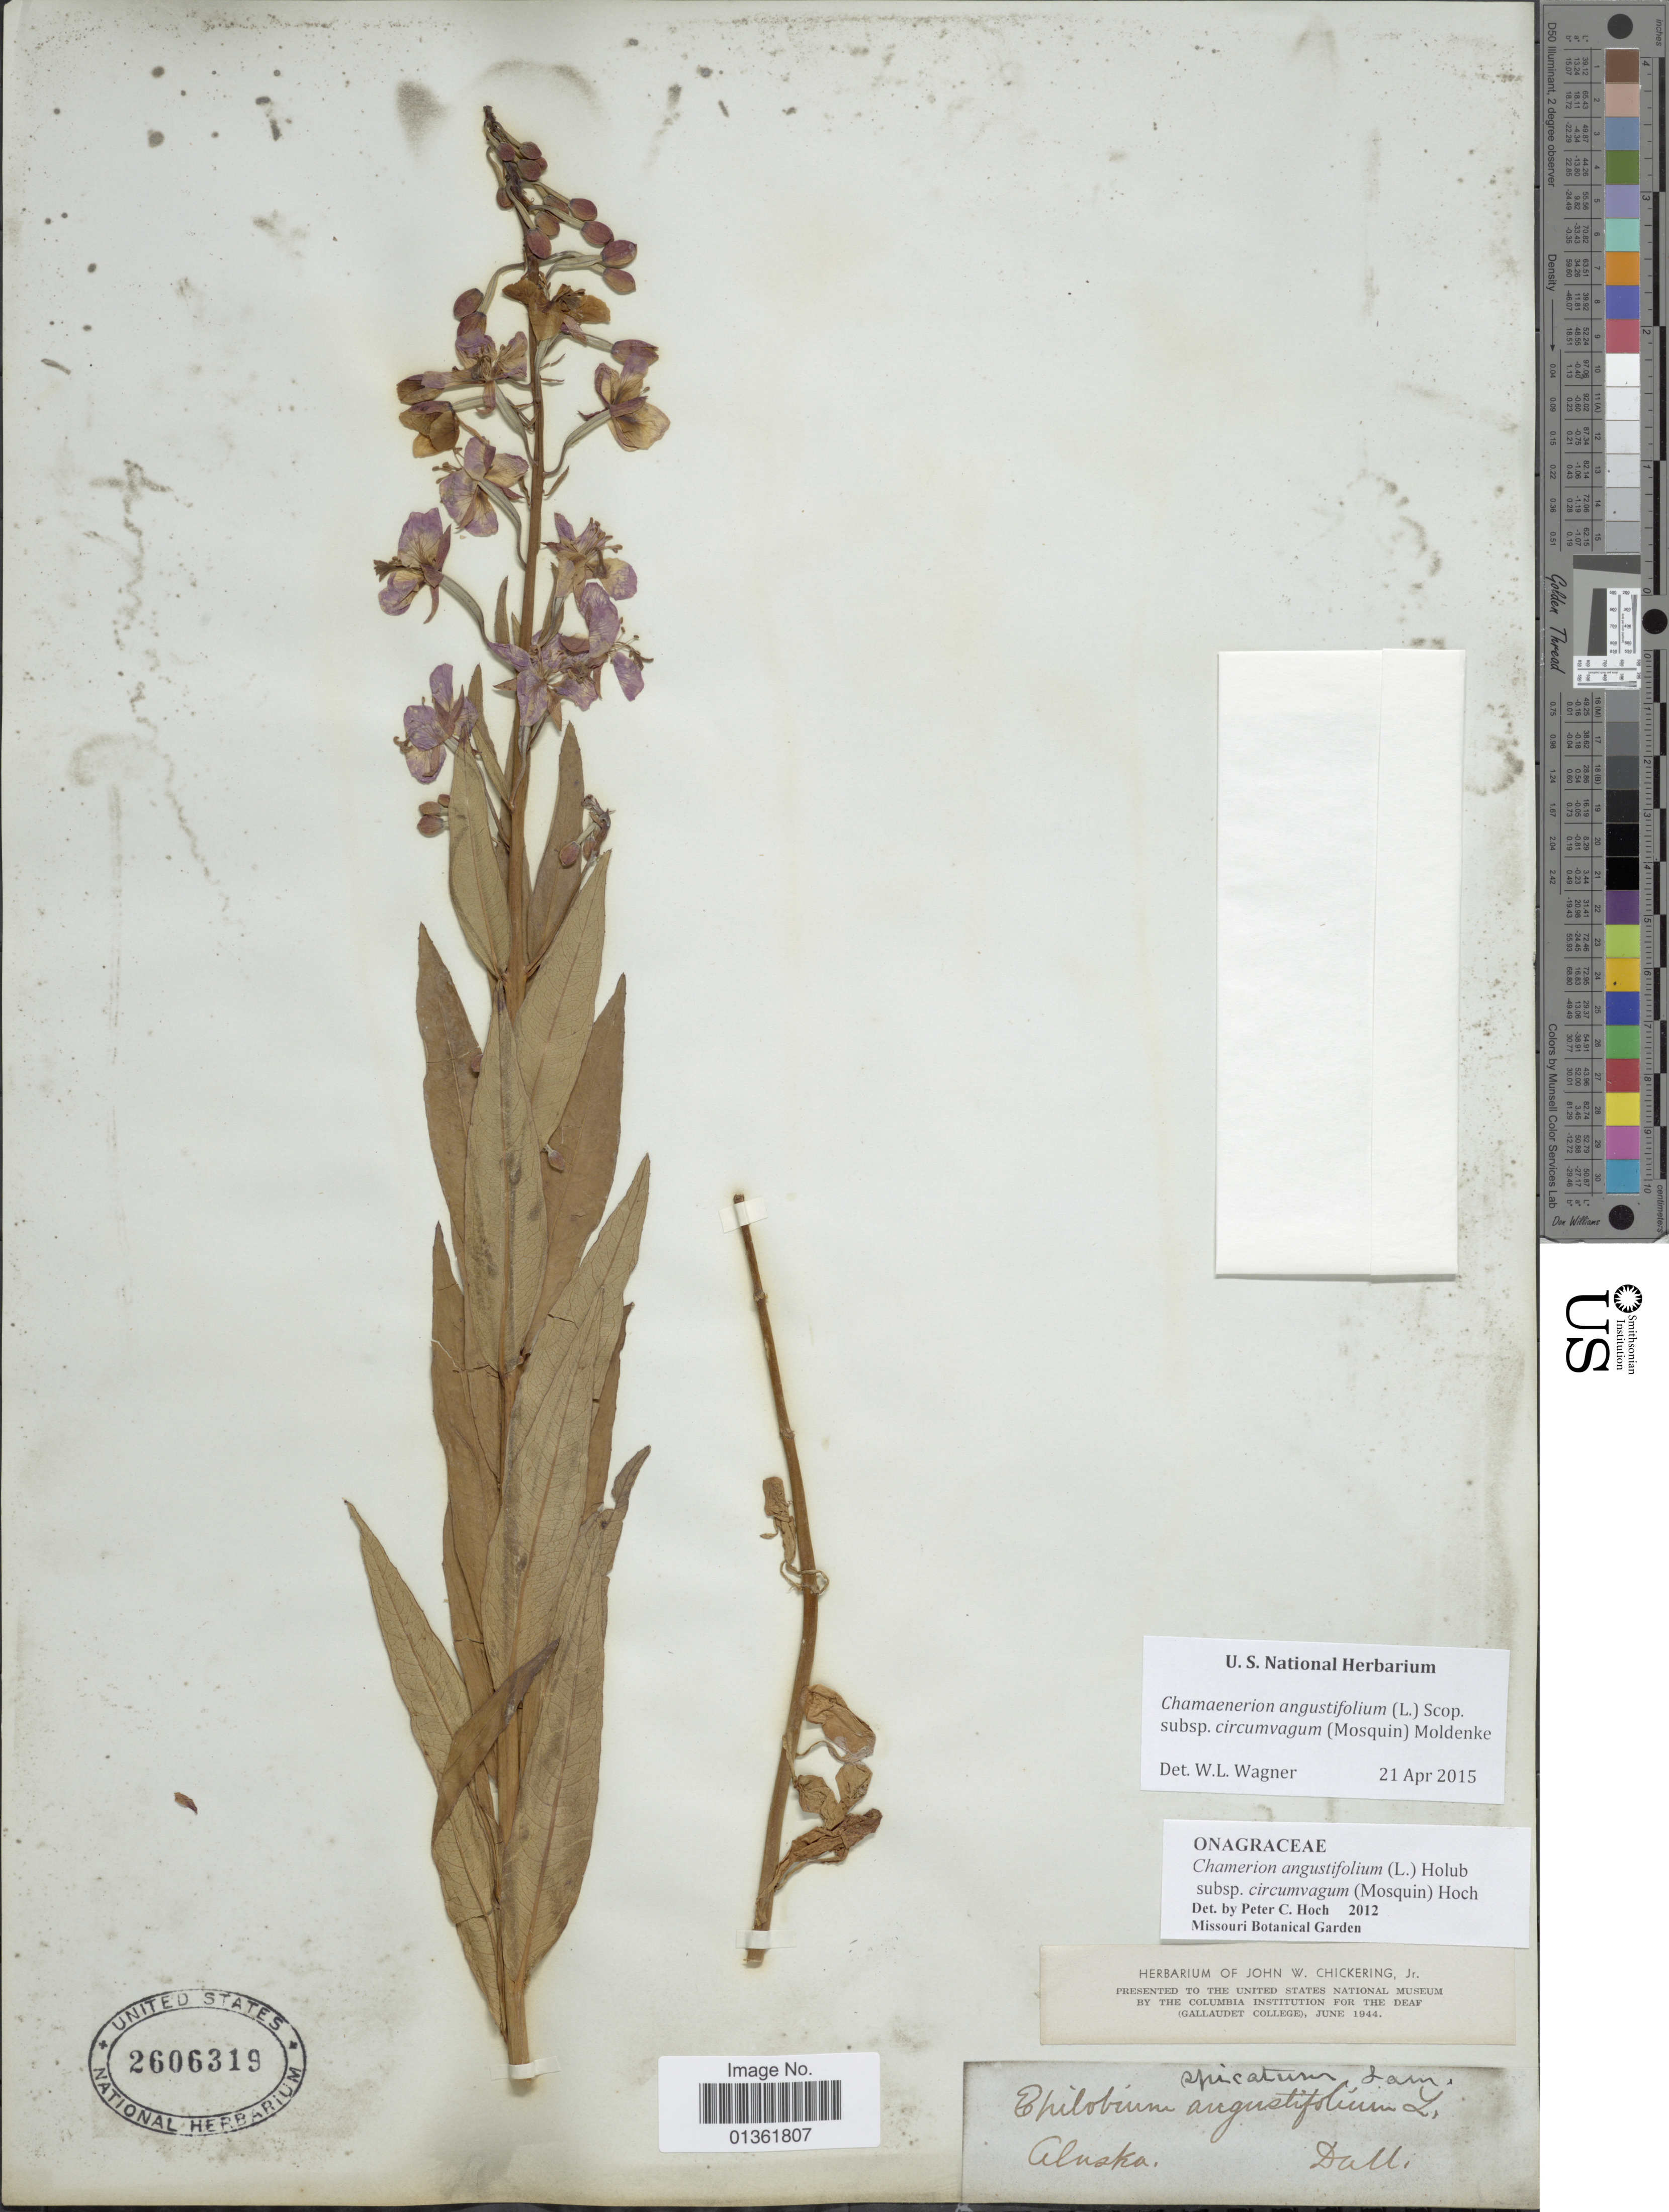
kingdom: Plantae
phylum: Tracheophyta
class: Magnoliopsida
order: Myrtales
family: Onagraceae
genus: Chamaenerion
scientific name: Chamaenerion angustifolium subsp. circumvagum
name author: (Mosquin) Moldenke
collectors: -. Dall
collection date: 1944-06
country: United States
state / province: Alaska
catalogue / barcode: US 2606319